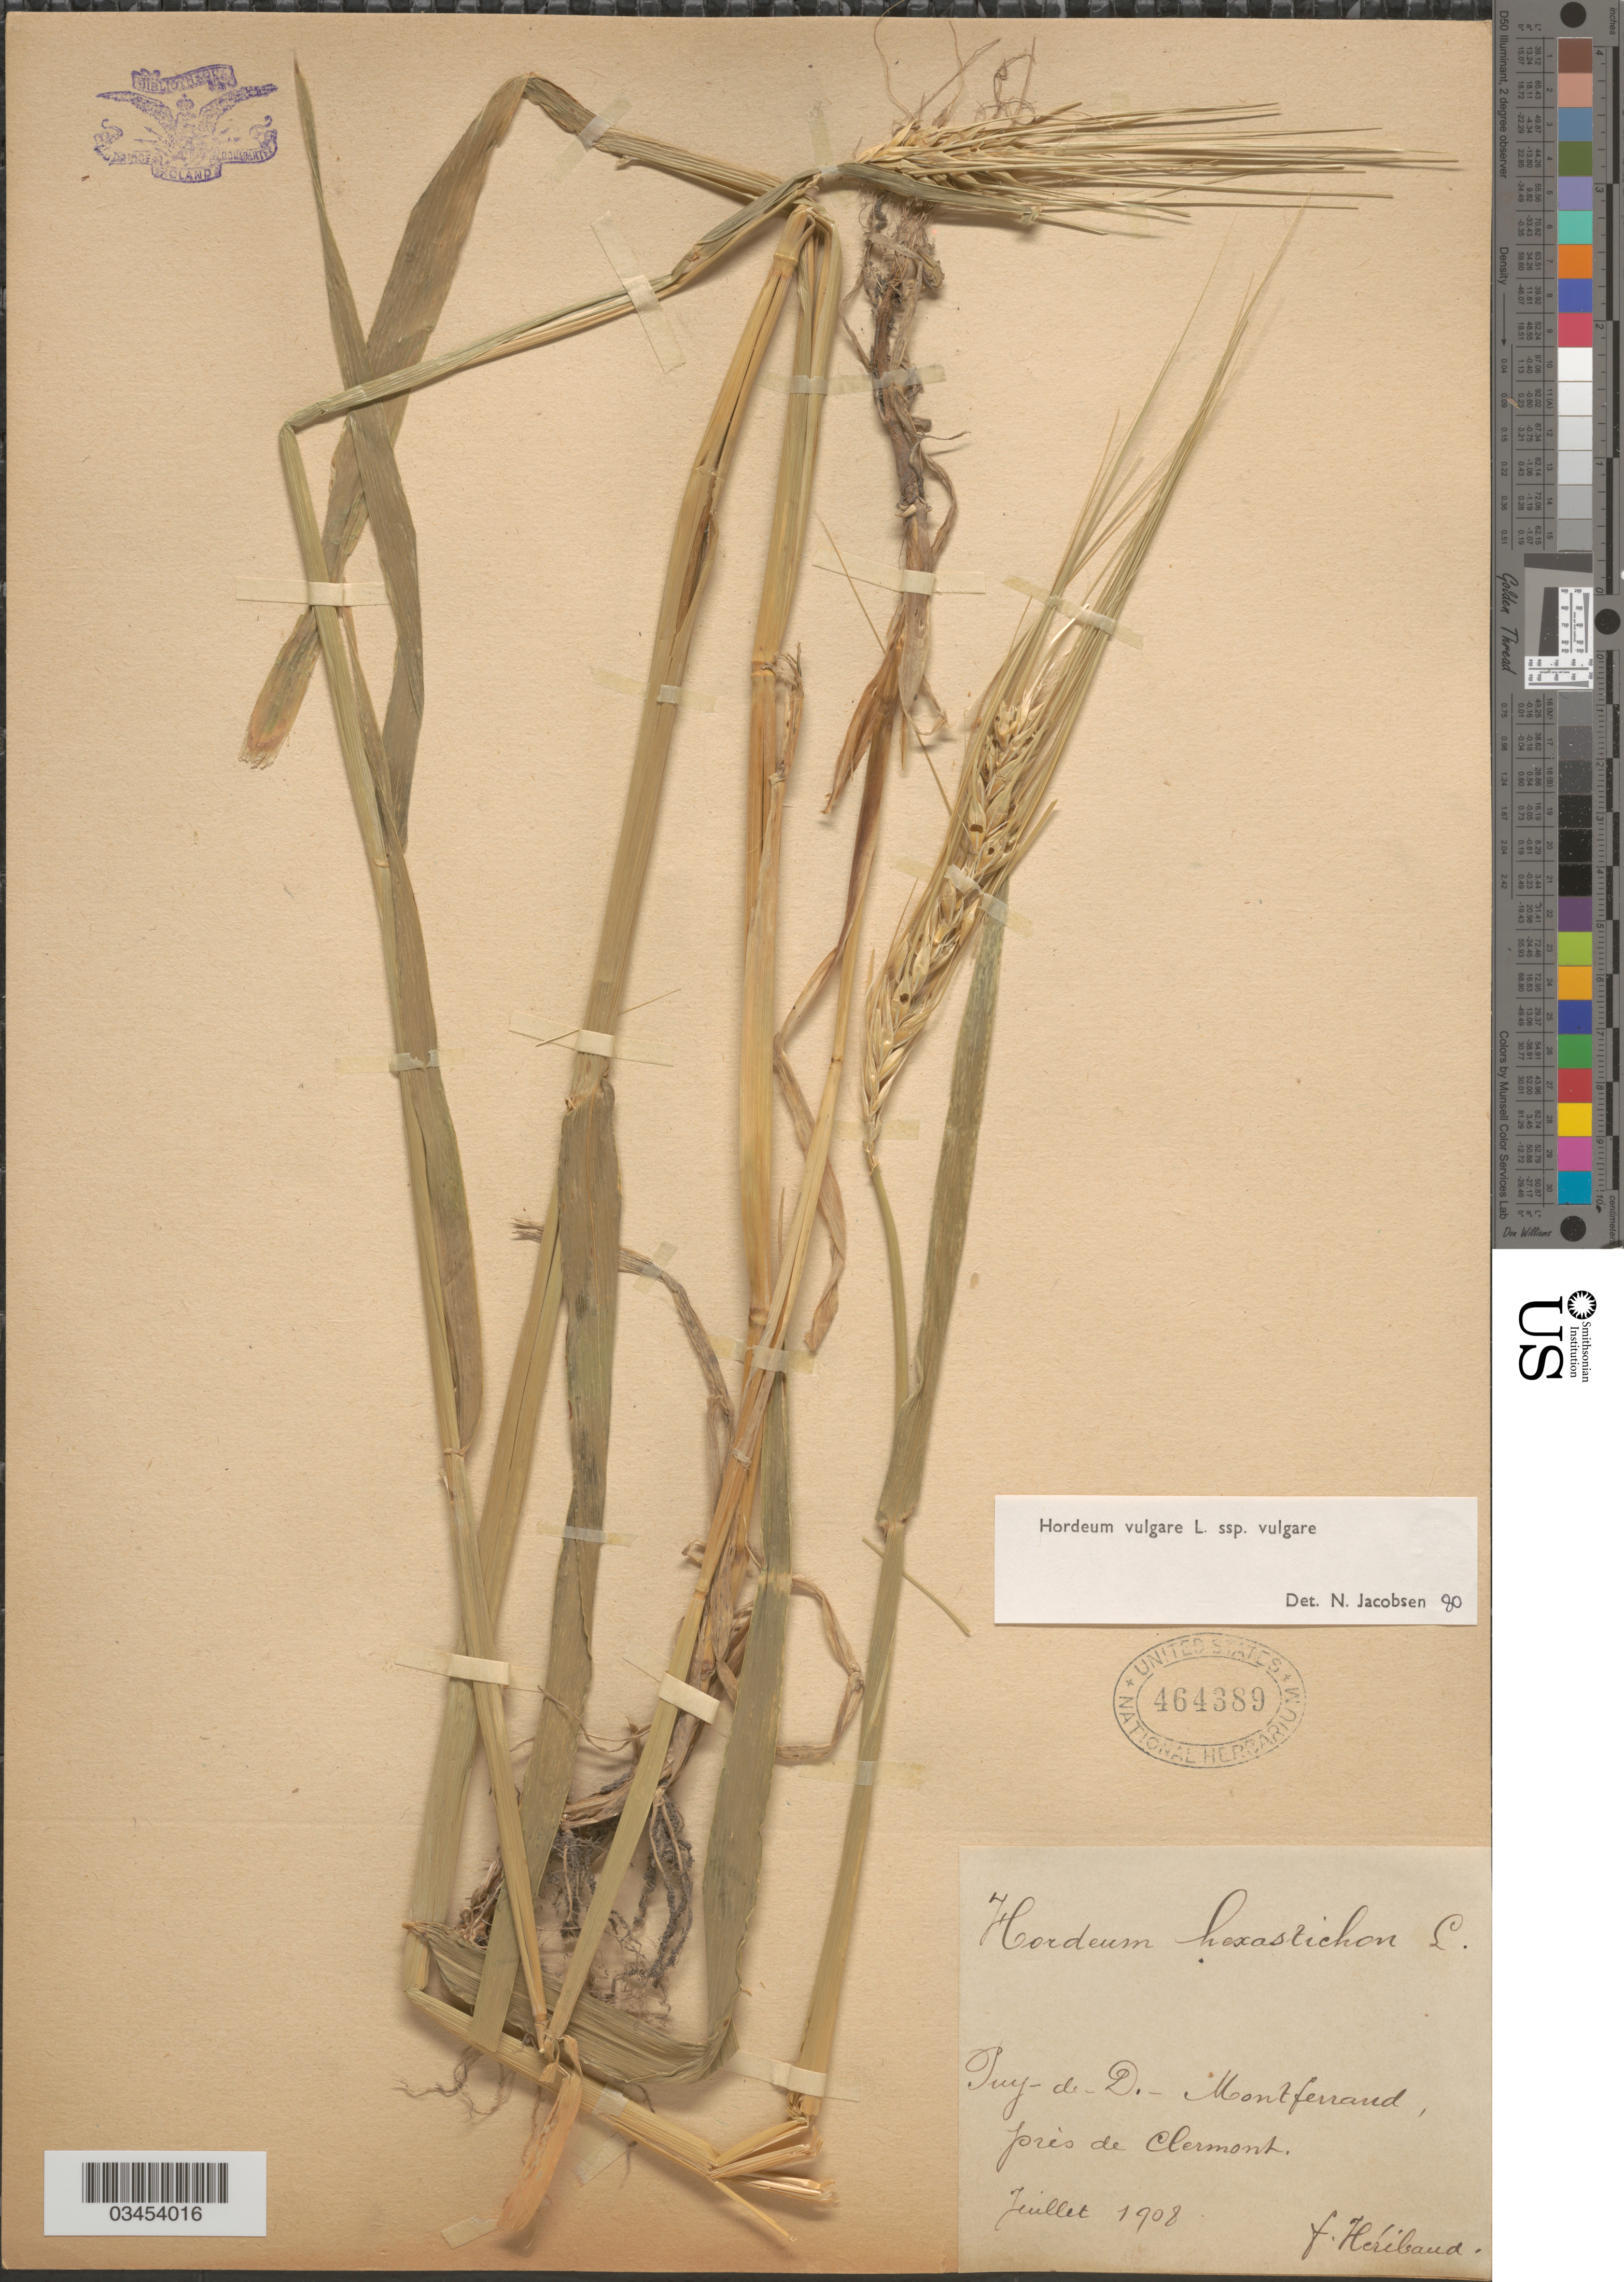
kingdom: Plantae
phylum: Tracheophyta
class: Liliopsida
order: Poales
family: Poaceae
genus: Hordeum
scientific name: Hordeum vulgare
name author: L.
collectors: F. Heribaud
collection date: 1908-07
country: France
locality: Puy-de-D.- Montferrand, près de Clermont.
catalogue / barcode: US 464389